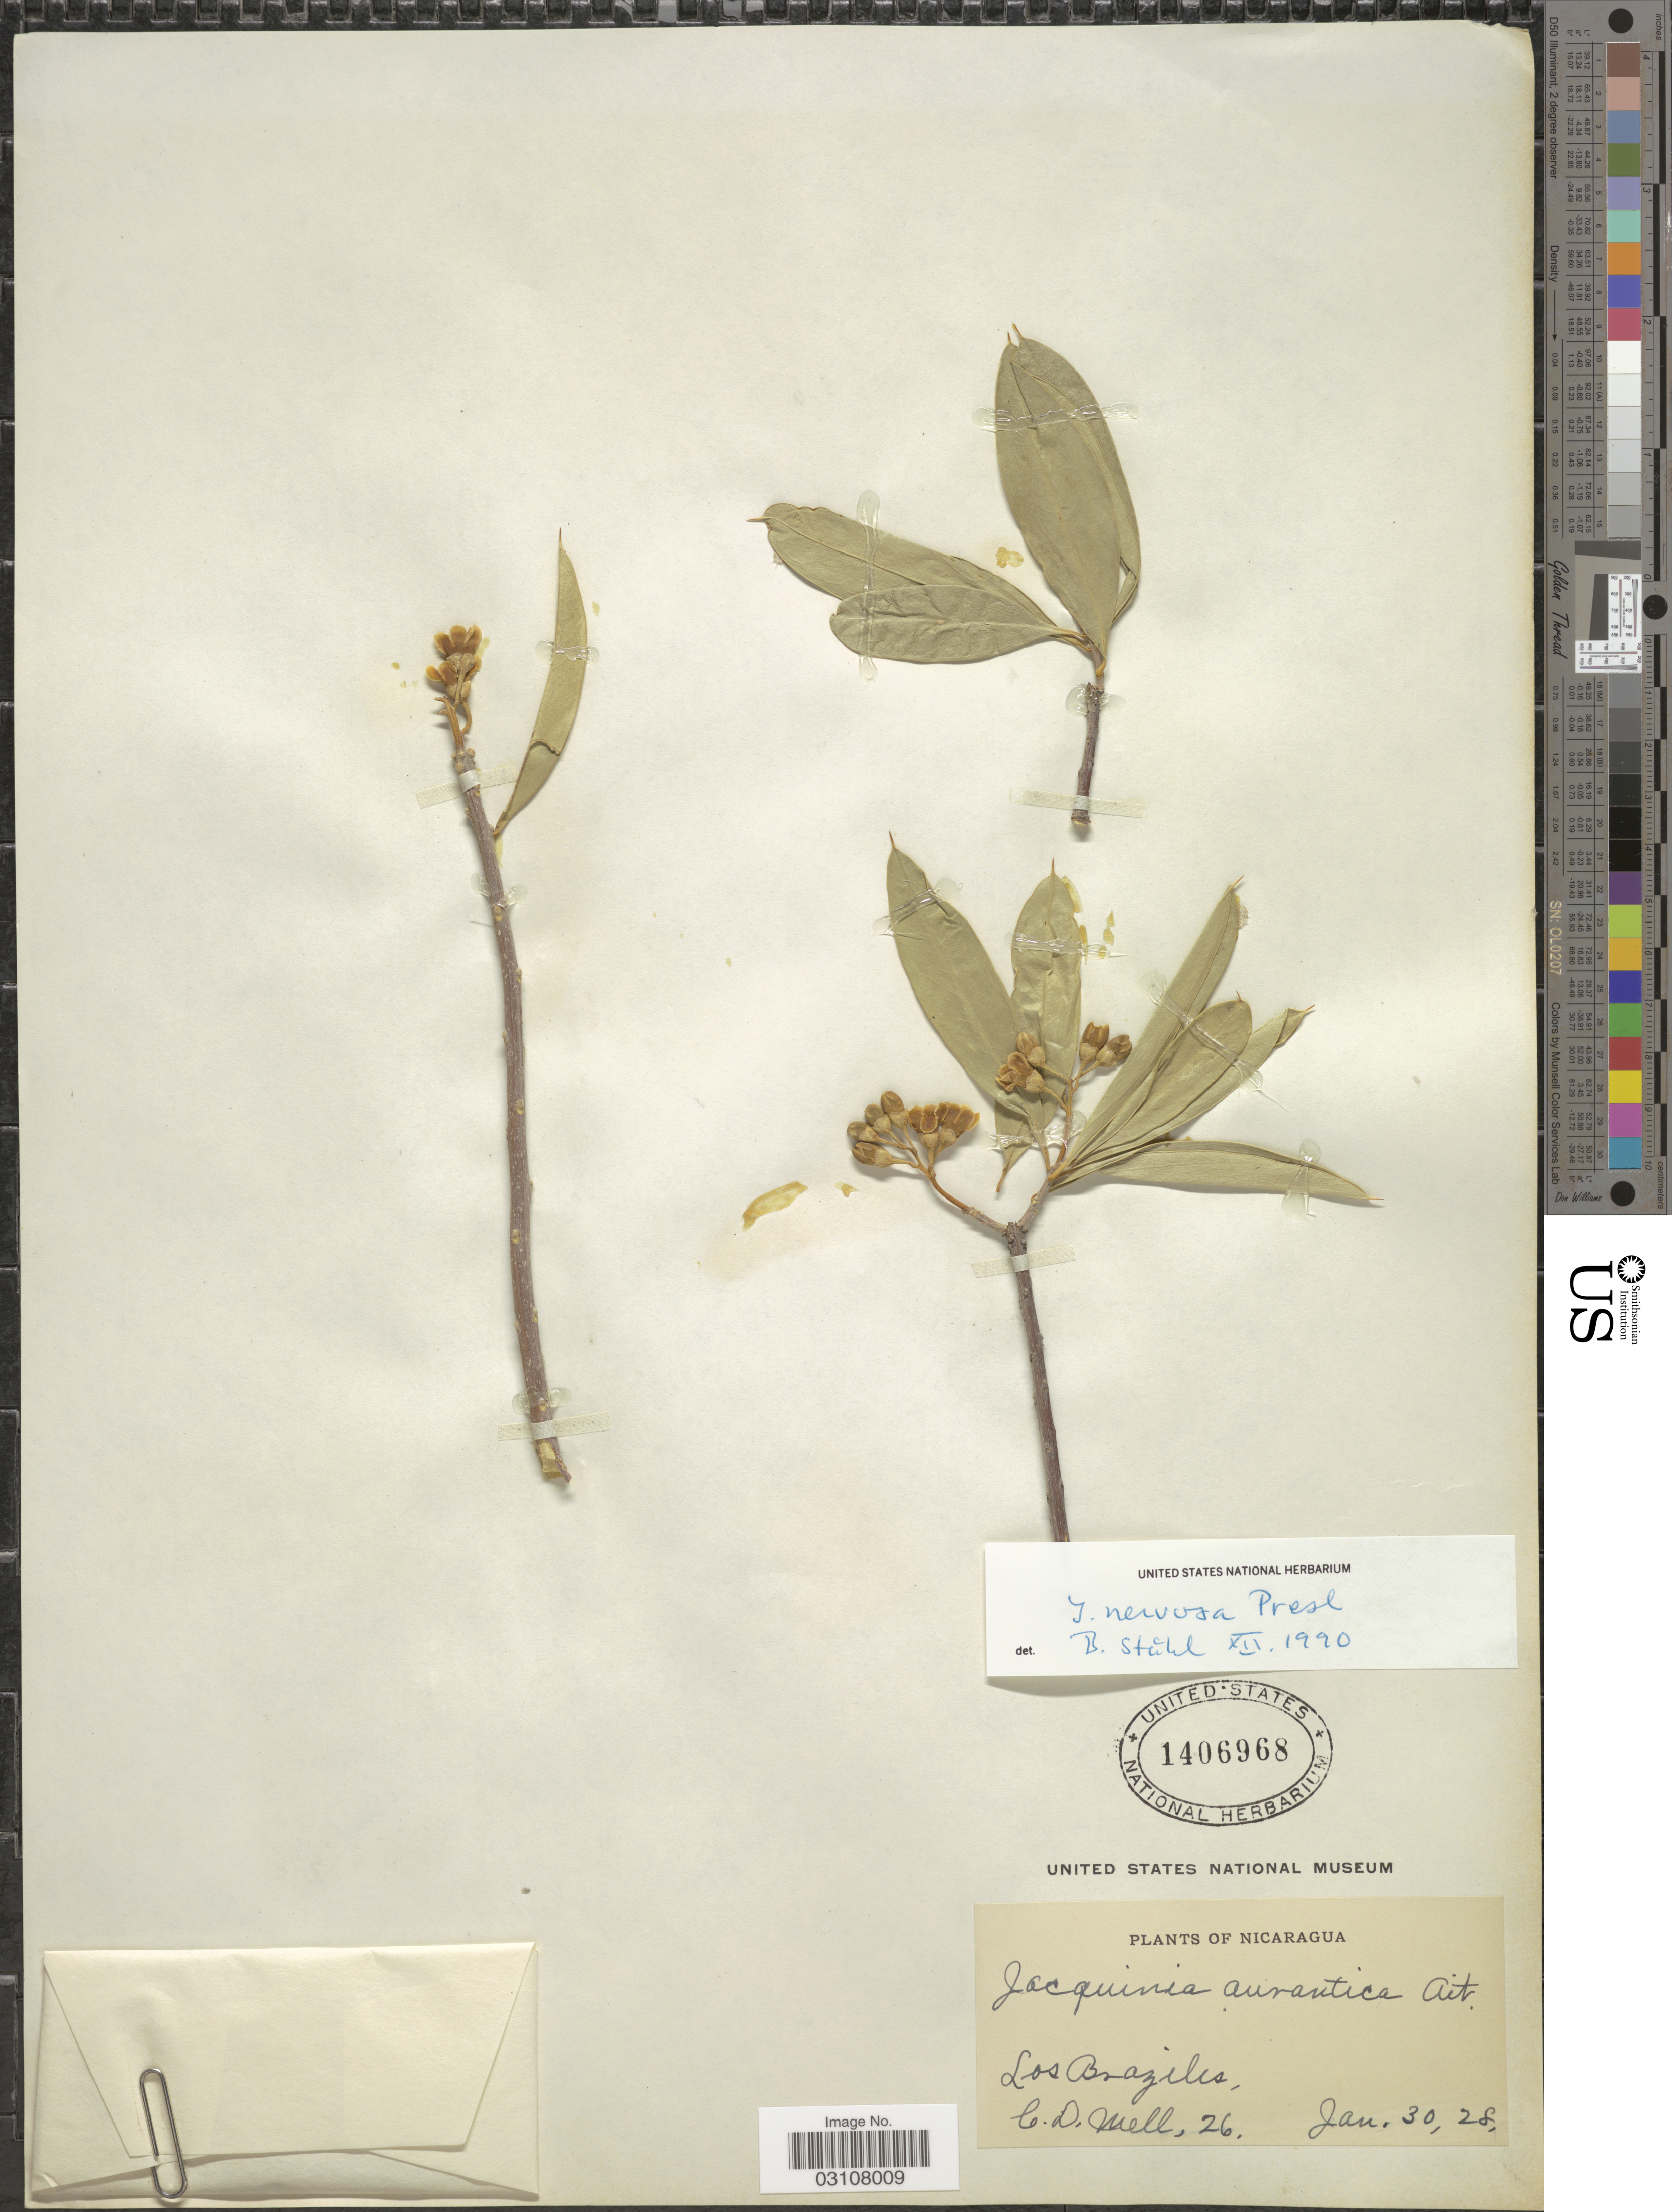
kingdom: Plantae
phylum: Tracheophyta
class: Magnoliopsida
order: Ericales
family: Primulaceae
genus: Jacquinia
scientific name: Jacquinia nervosa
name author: C. Presl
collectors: C. D. Mell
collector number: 26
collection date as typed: Transcribed d/m/y: 30/1/28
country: Nicaragua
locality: Los Braziles.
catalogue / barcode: US 1406968